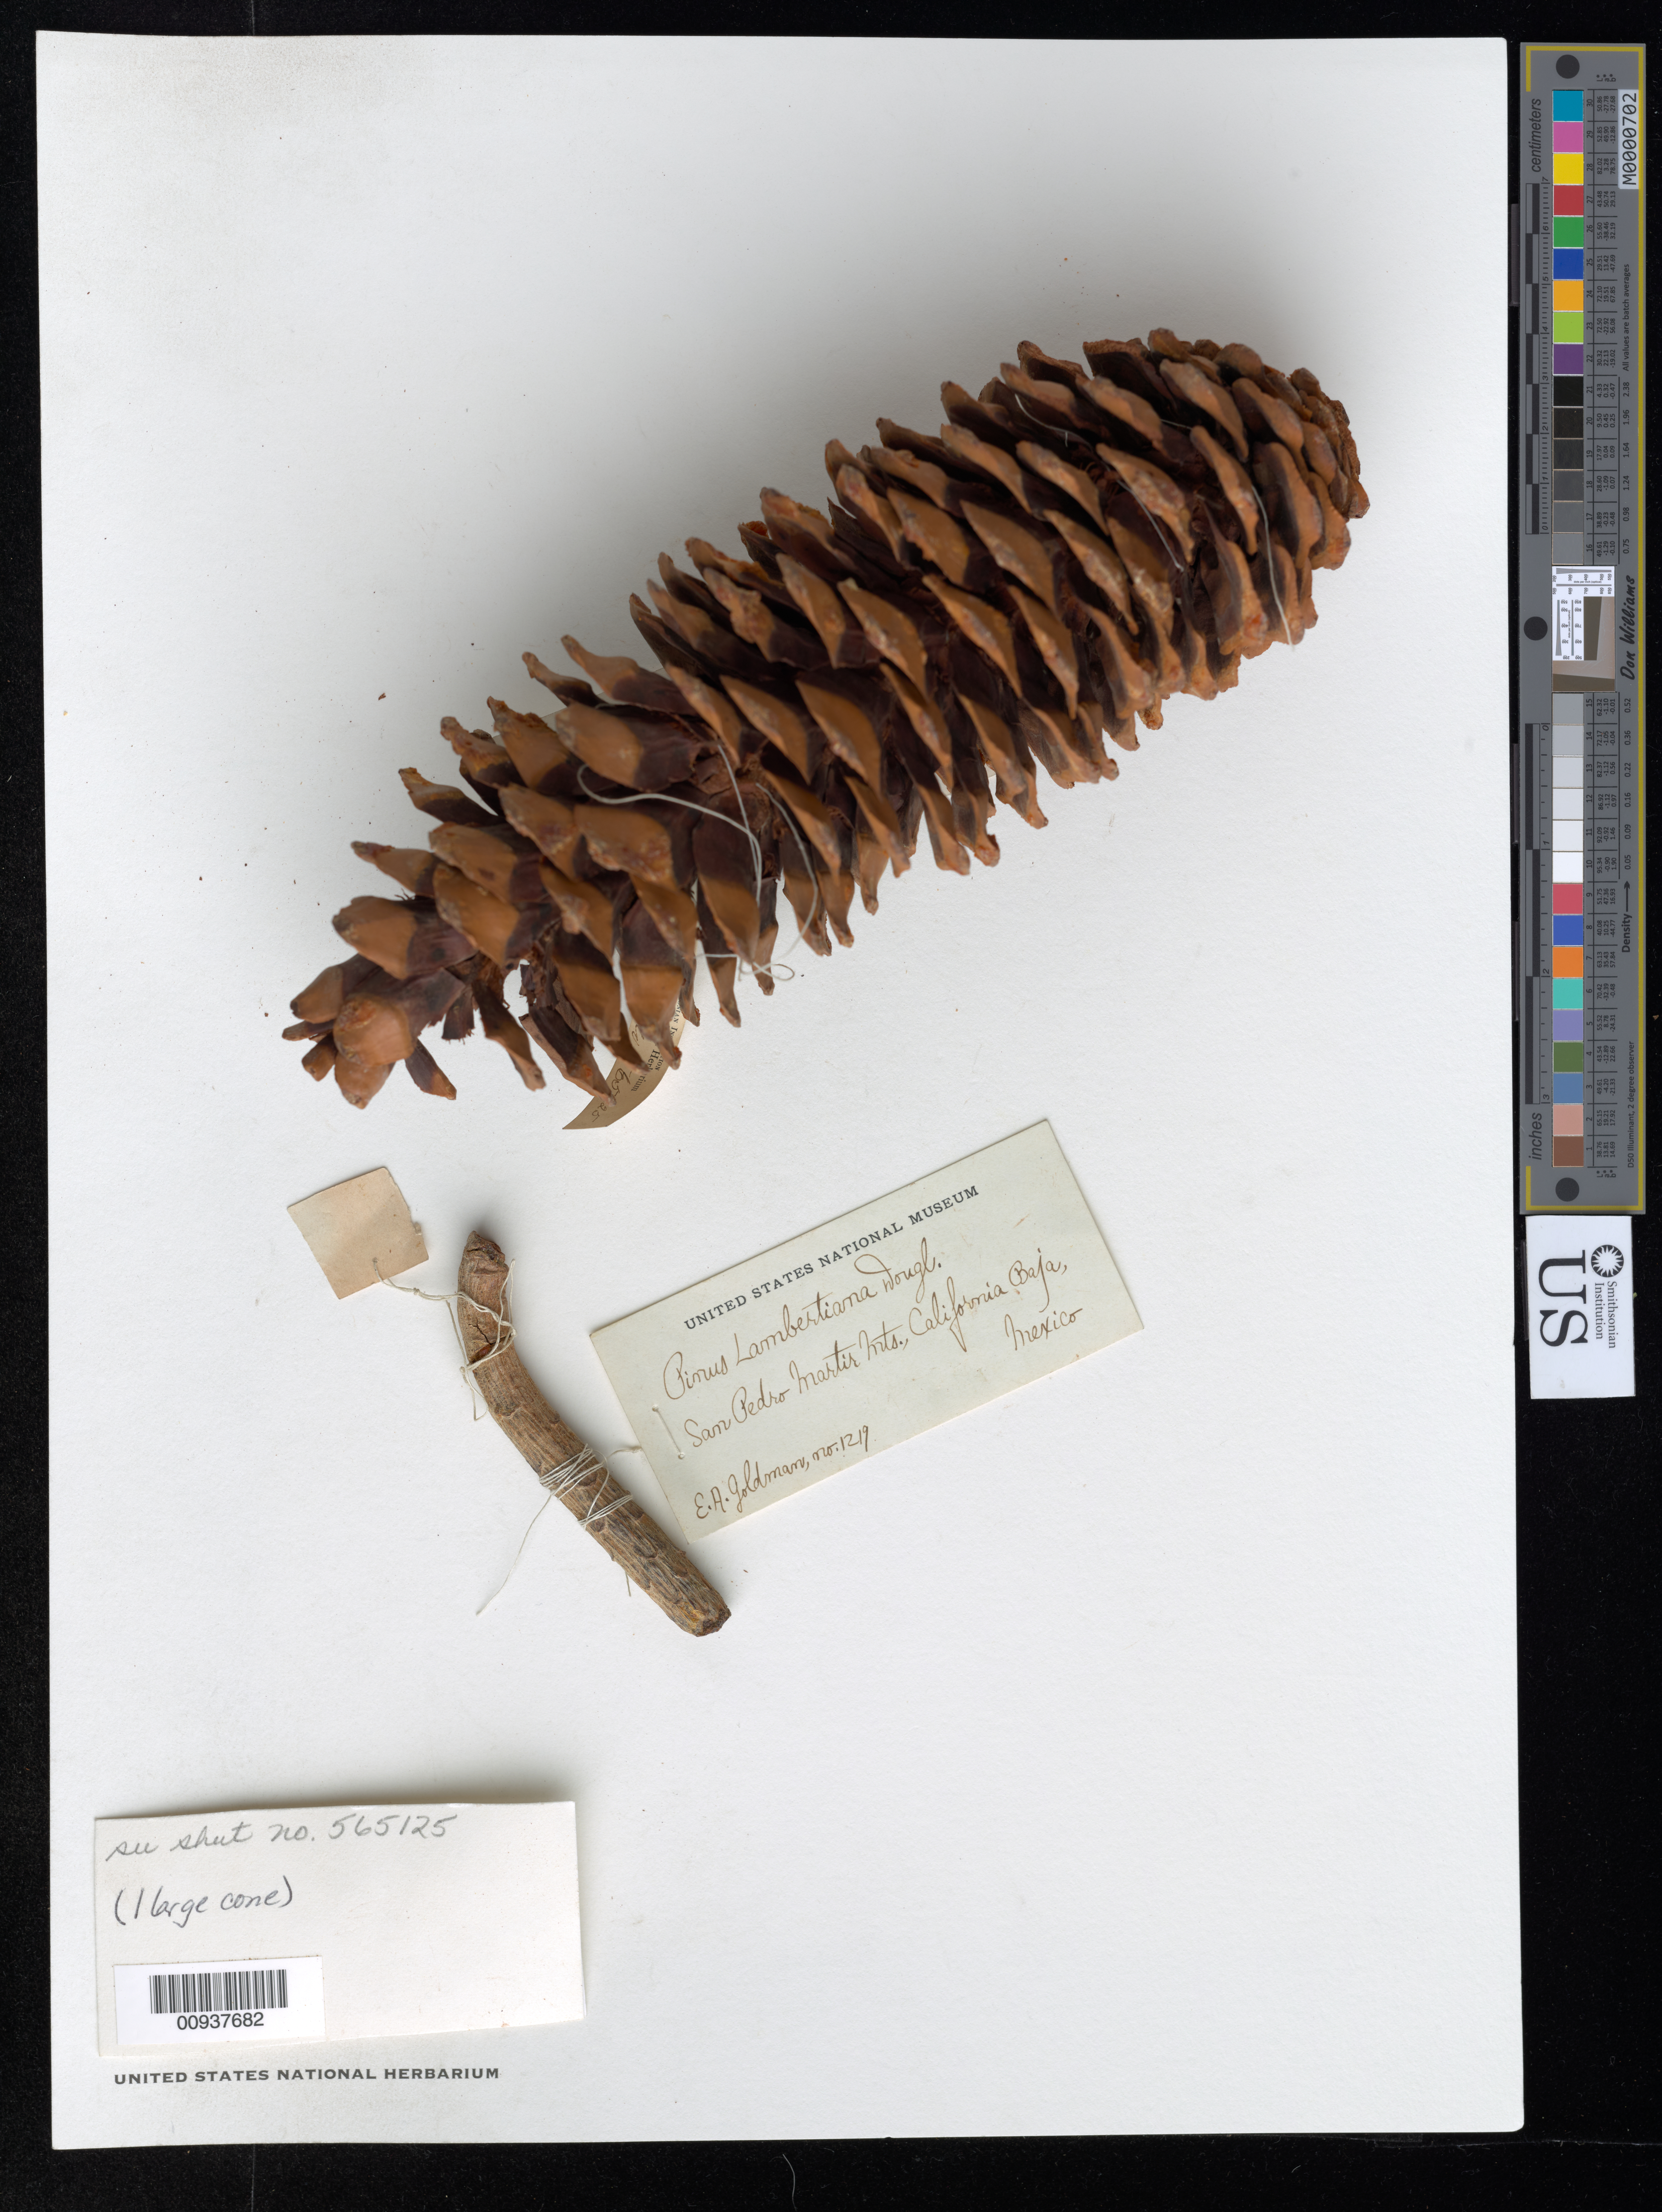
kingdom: Plantae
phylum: Tracheophyta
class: Pinopsida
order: Pinales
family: Pinaceae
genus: Pinus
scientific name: Pinus lambertiana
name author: Douglas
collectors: E. A. Goldman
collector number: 1219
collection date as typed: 15 Jul 1905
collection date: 1905-07-15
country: Mexico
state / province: Baja California Norte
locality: Vallecitos. San Pedro Mártir Mountains.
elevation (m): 2438